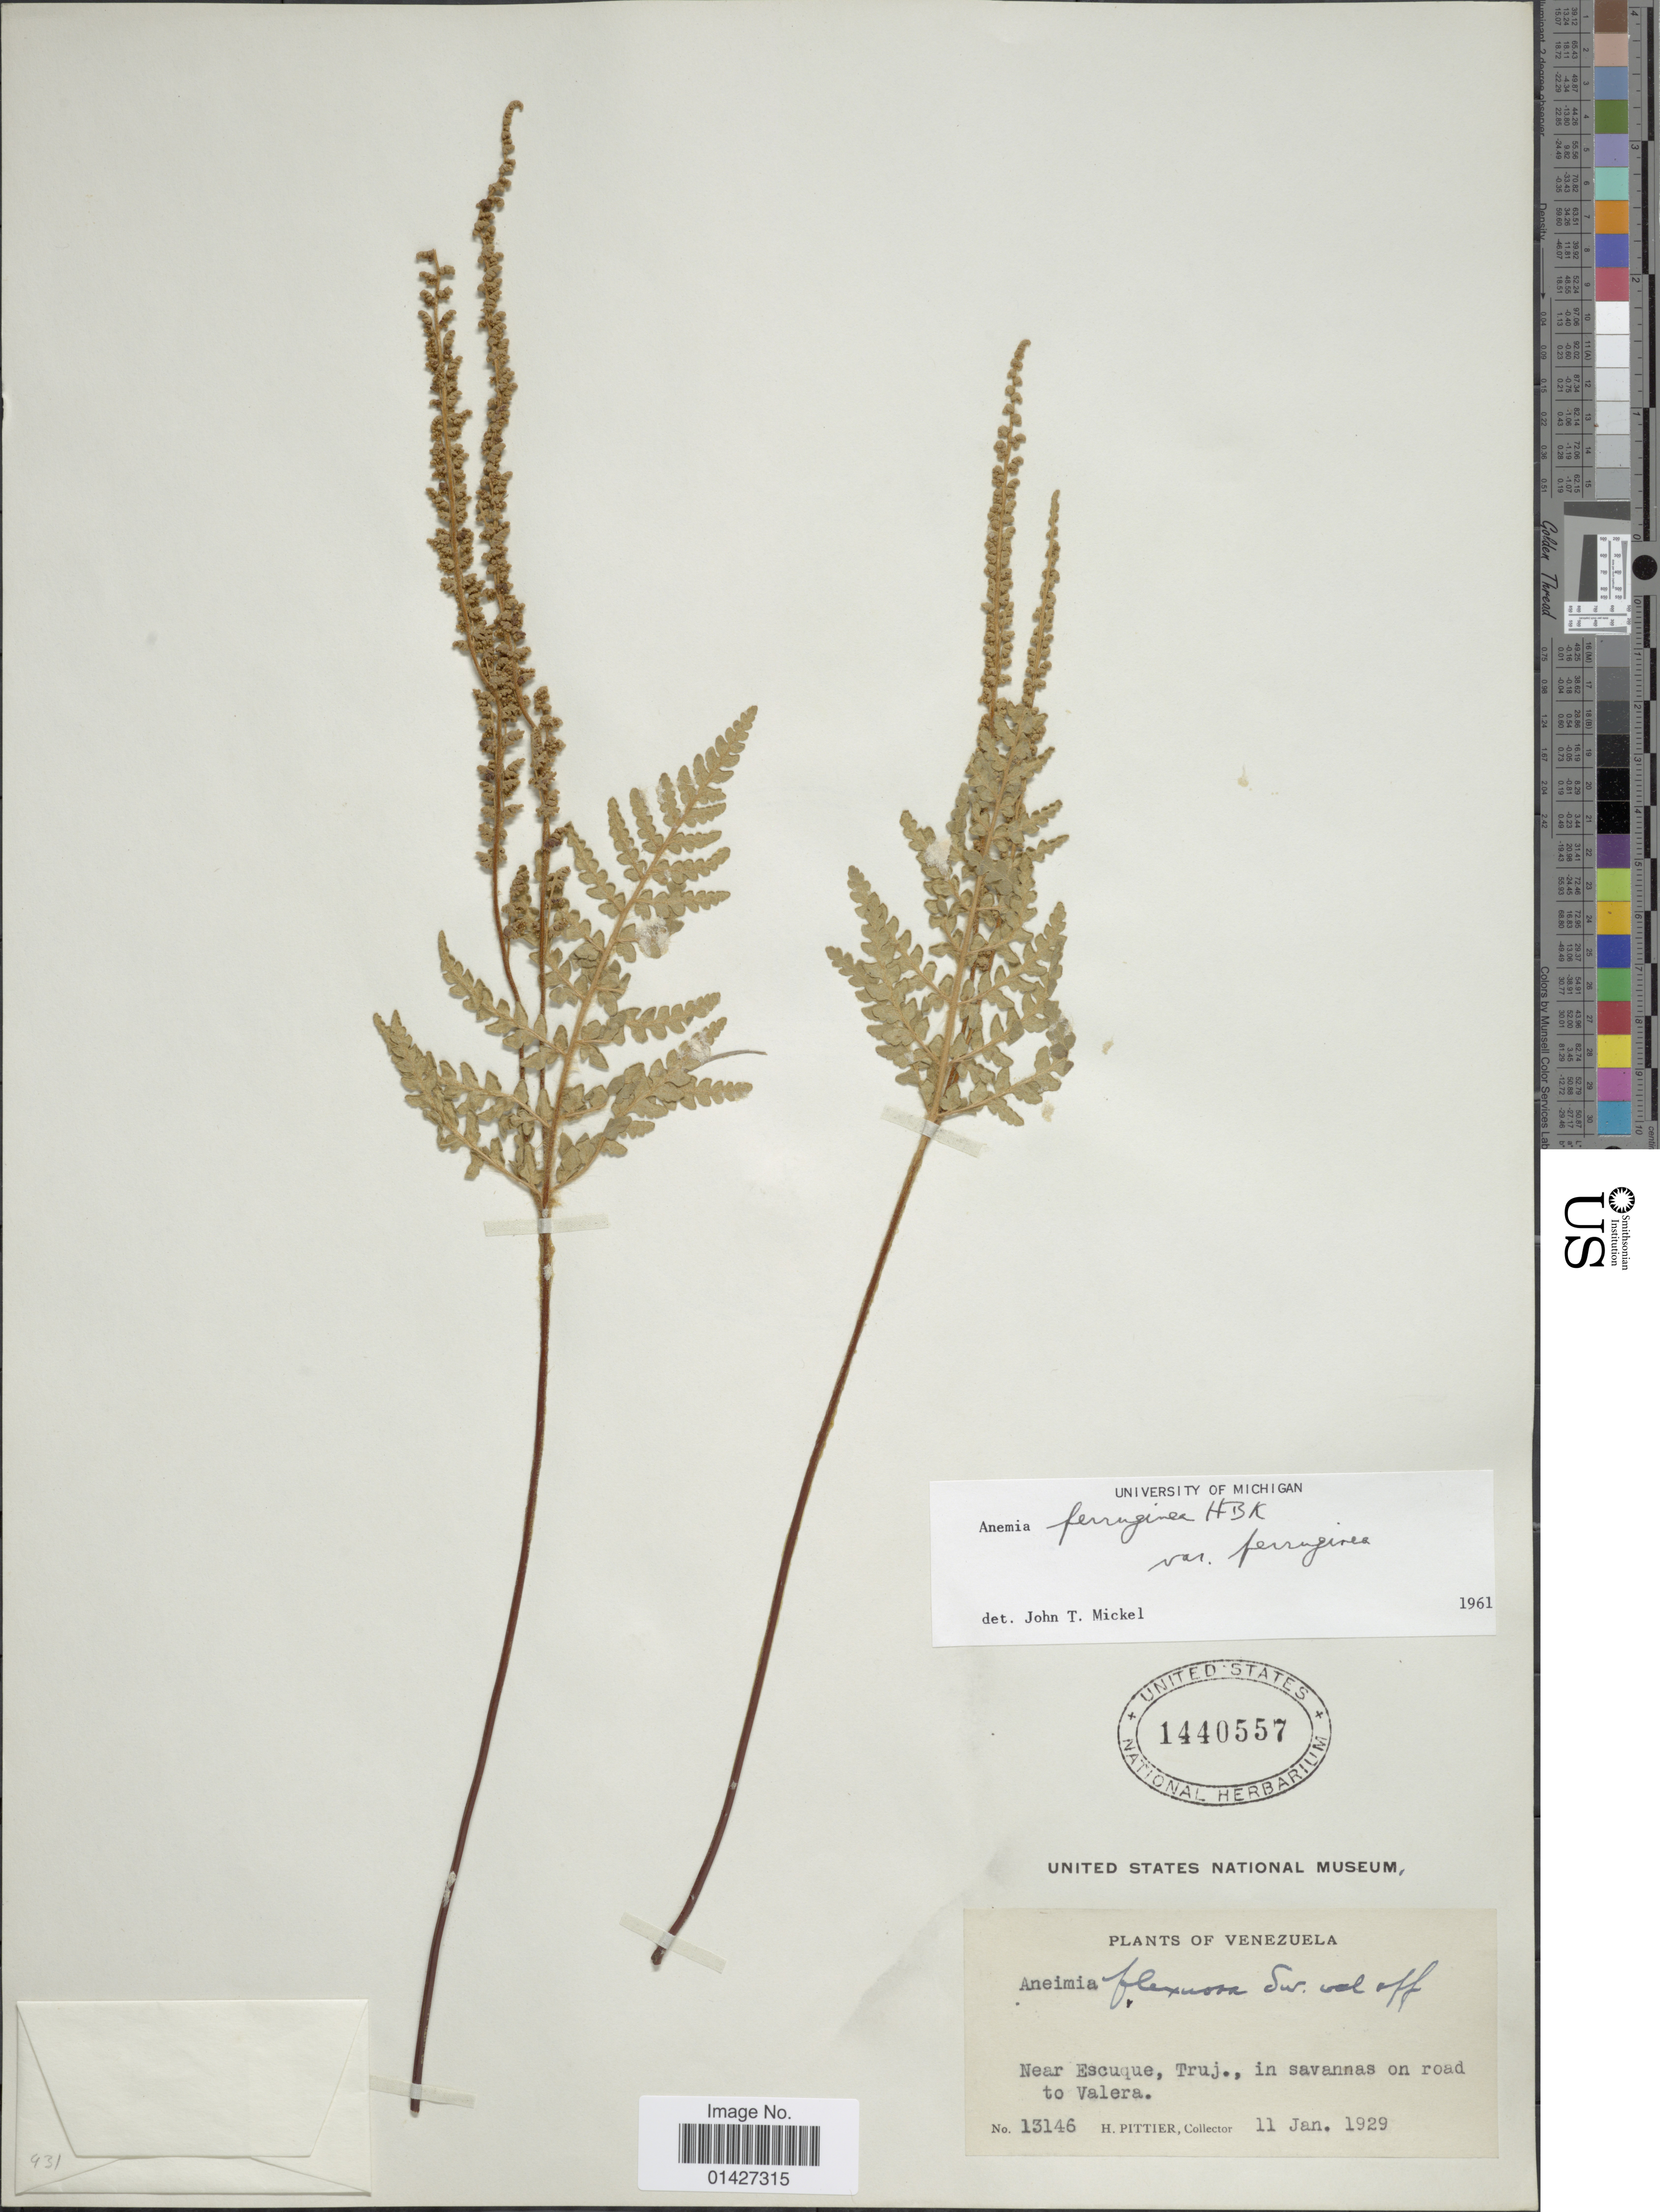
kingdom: Plantae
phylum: Tracheophyta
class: Polypodiopsida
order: Schizaeales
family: Anemiaceae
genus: Anemia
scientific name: Anemia ferruginea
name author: Kunth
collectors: H. F. Pittier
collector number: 13146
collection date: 1929-01-11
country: Venezuela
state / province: Trujillo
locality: Near Escuque, Truj., in savannas on road to Valera.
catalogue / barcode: US 1440557